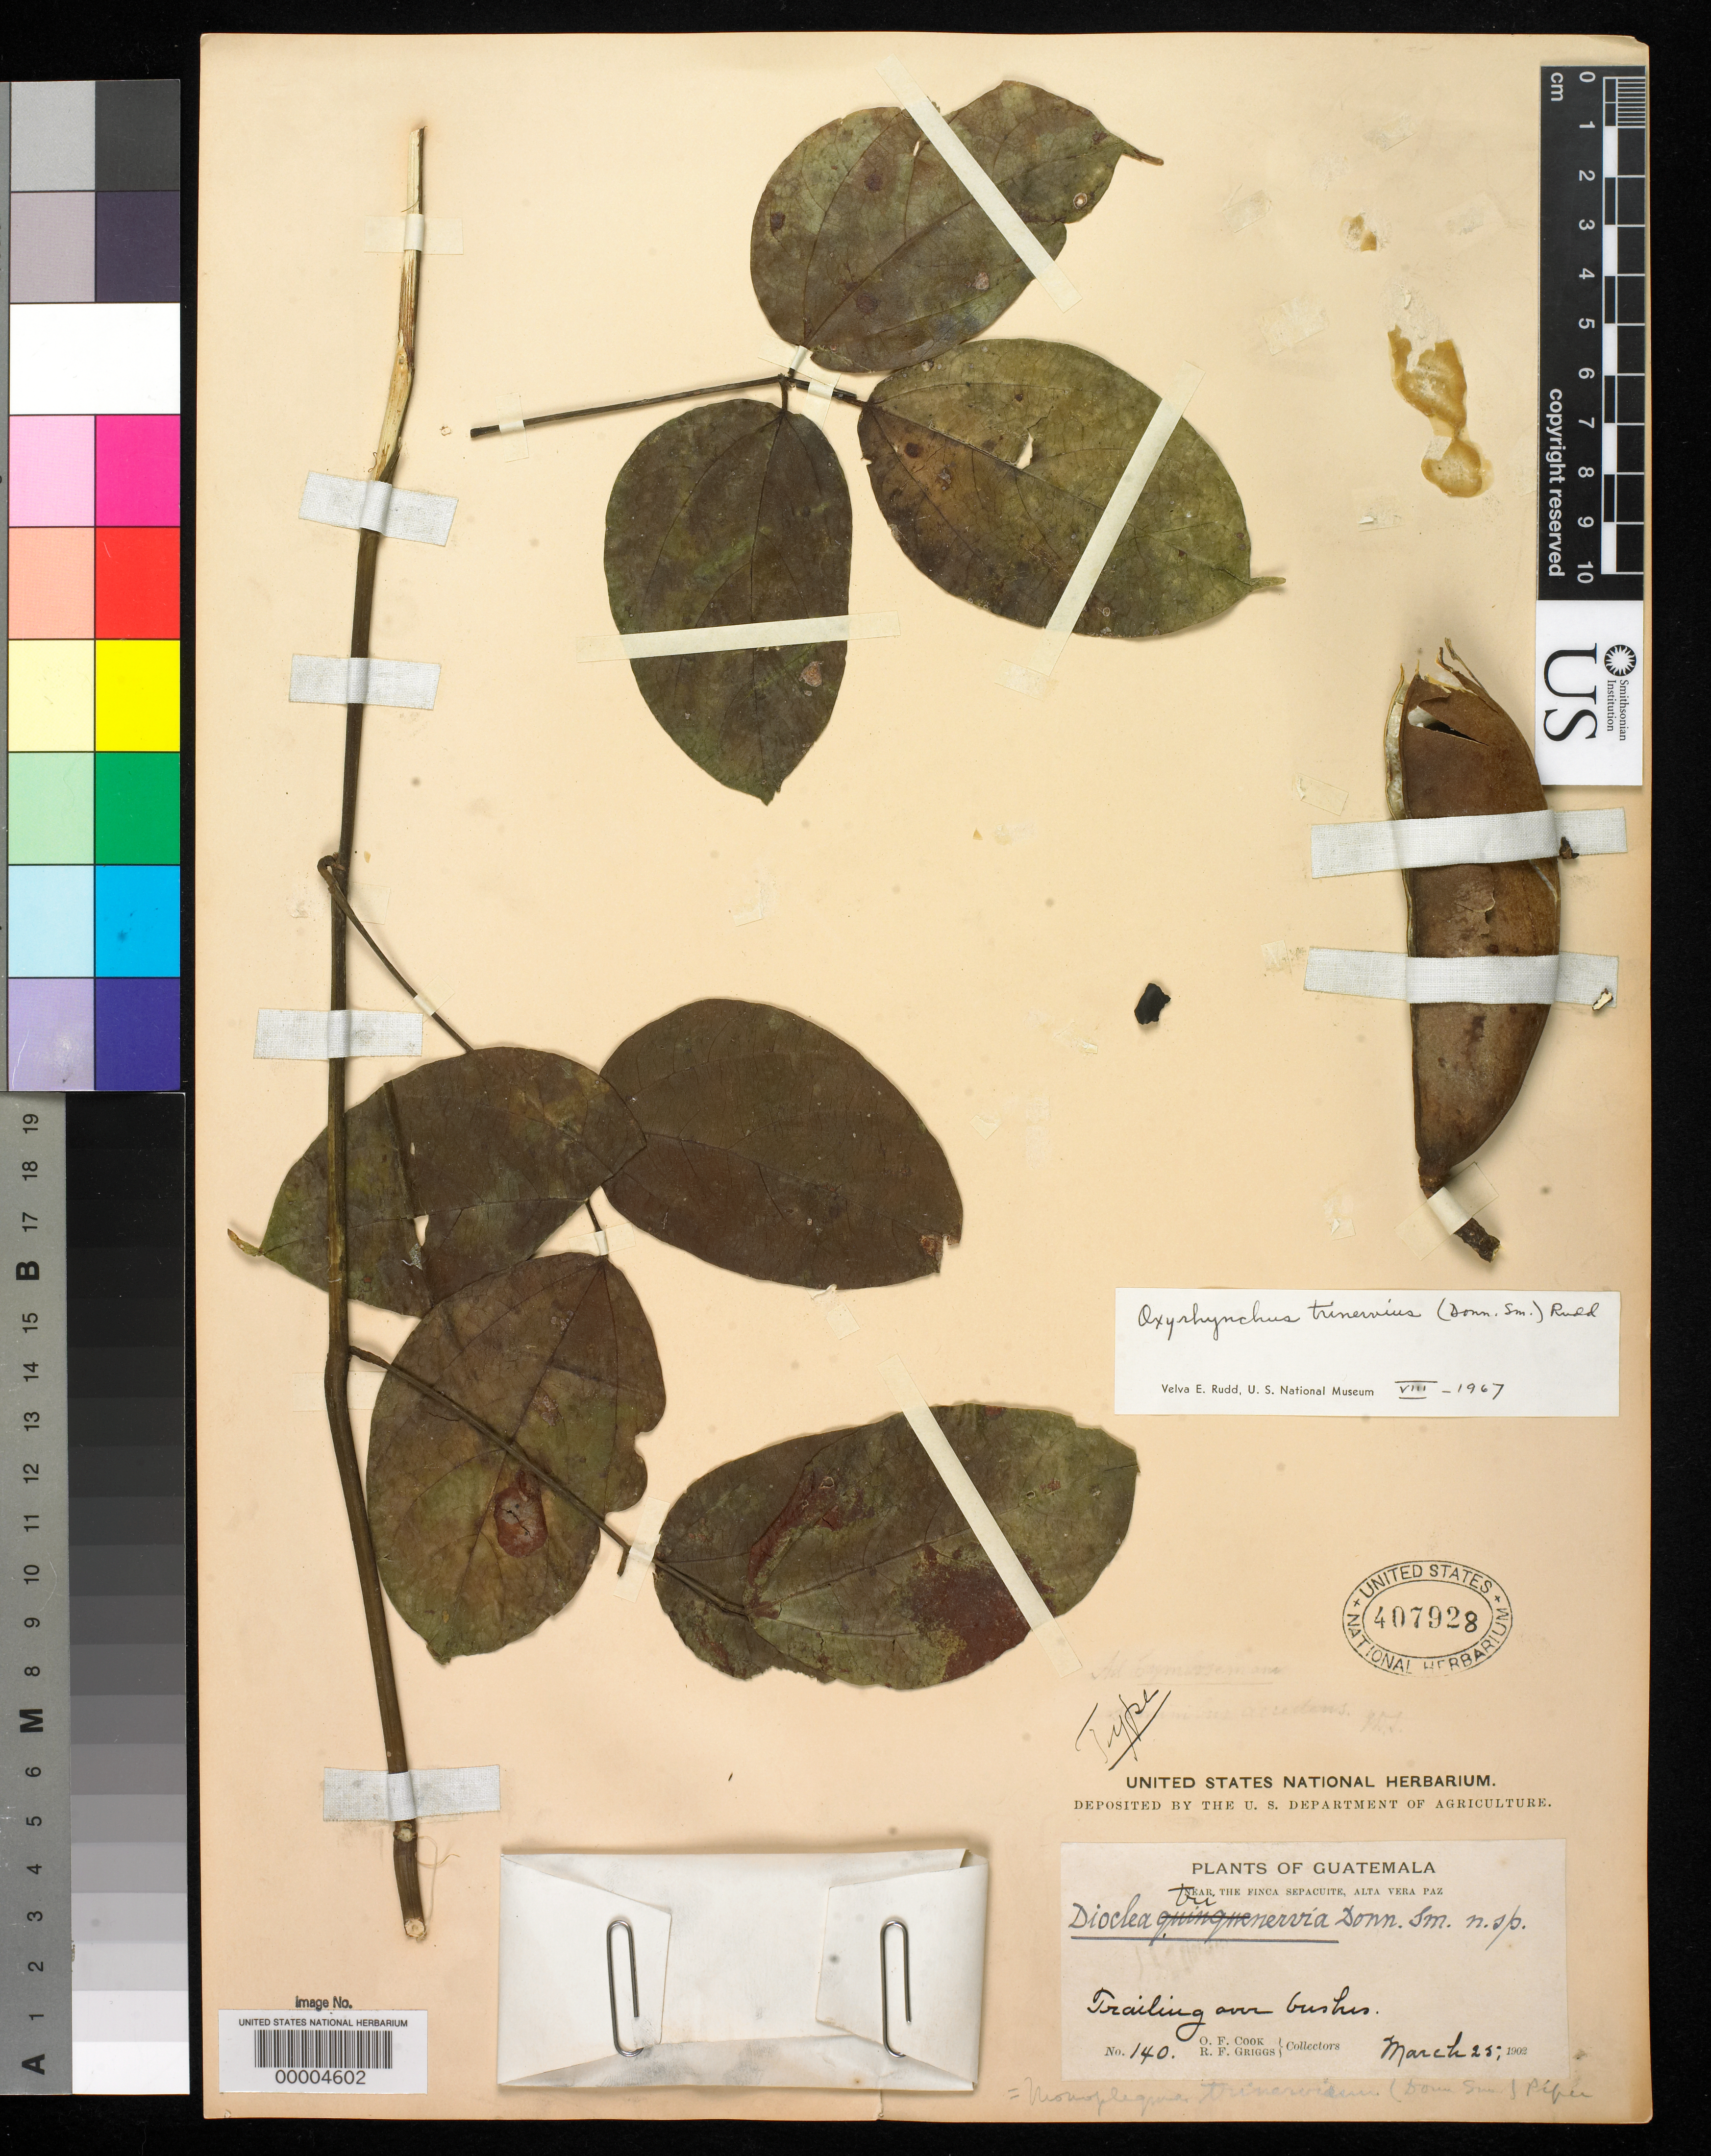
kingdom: Plantae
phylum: Tracheophyta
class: Magnoliopsida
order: Fabales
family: Fabaceae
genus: Dioclea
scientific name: Dioclea trinervia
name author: Donn. Sm.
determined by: Rudd, V. E.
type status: Lectotype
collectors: O. F. Cook & R. F. Griggs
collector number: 140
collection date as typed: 25 Mar 1902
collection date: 1902-03-25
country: Guatemala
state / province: Alta Verapaz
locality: Near the Finca Sepacuite, Alta Vera Paz.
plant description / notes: Annotated as "Type" in unknown hand, and possibly to be considered holotype. Otherwise cited, and probably effectively lectotypified, by V.E. Rudd (1967).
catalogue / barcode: US 407928